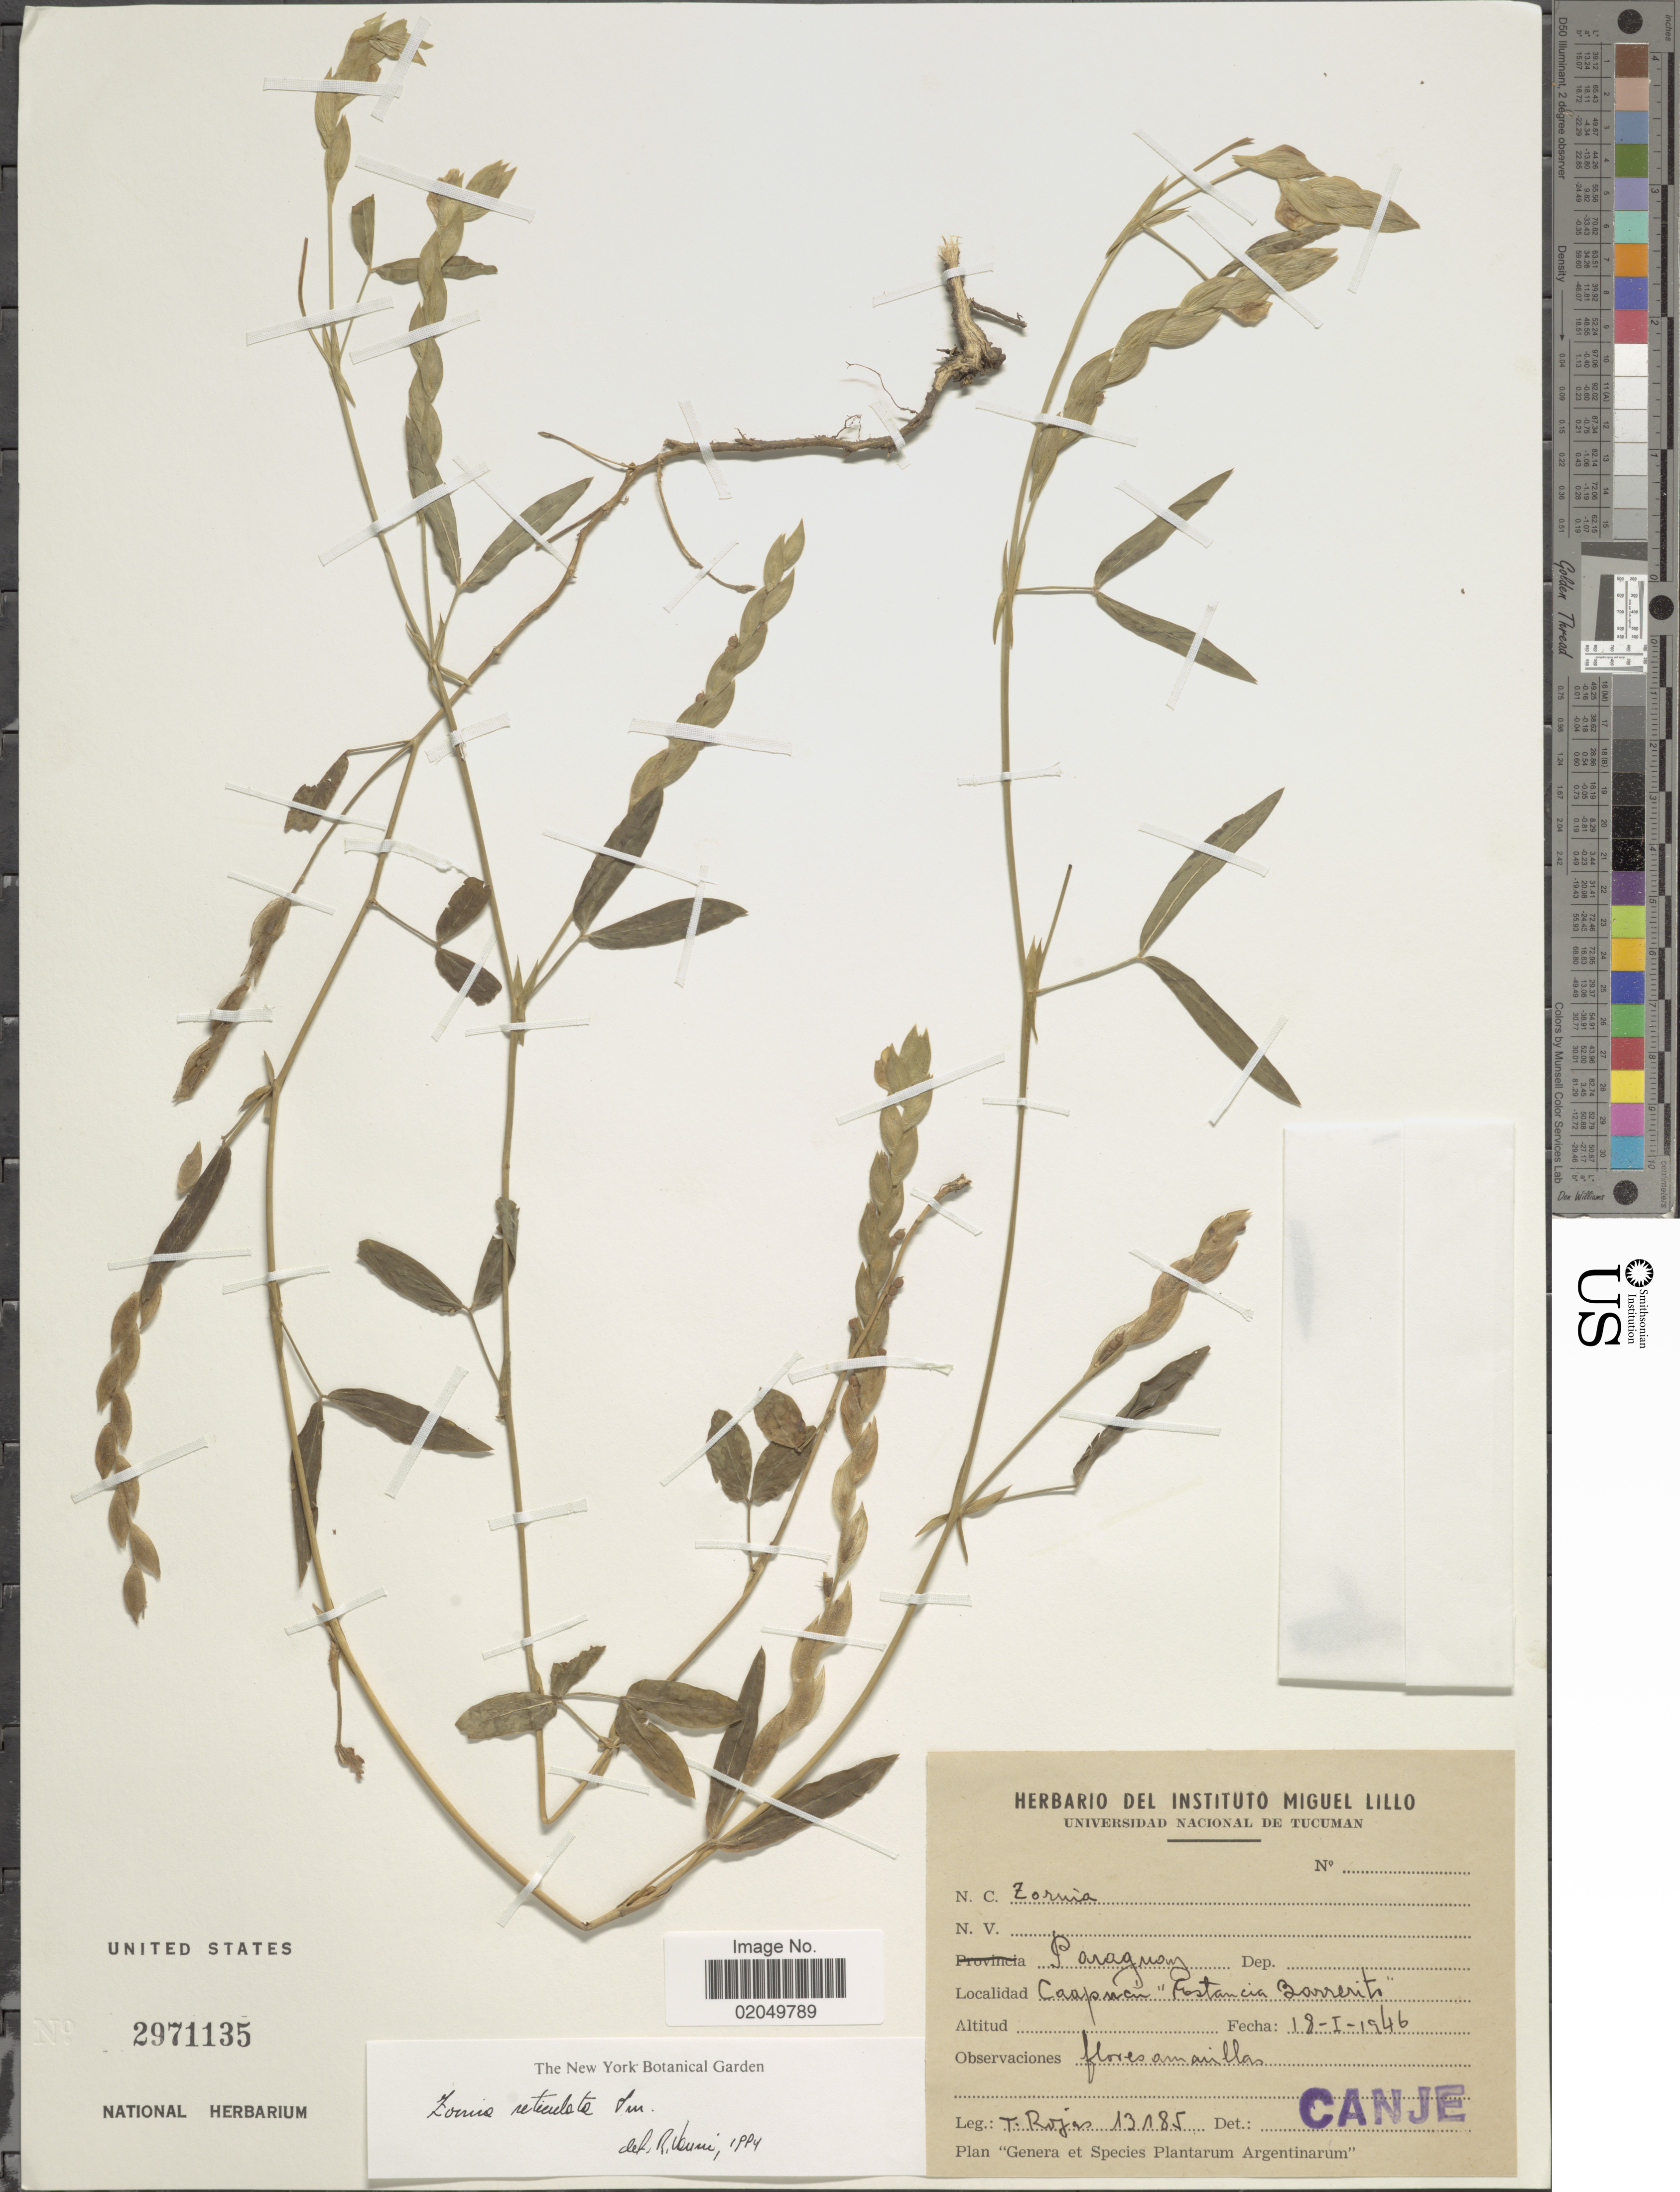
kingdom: Plantae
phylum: Tracheophyta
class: Magnoliopsida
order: Fabales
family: Fabaceae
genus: Zornia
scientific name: Zornia reticulata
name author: Sm.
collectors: T. Rojas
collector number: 13185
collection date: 1946-01-18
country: Paraguay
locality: Caapucu, Estancia Barrerito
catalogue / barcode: US 2971135